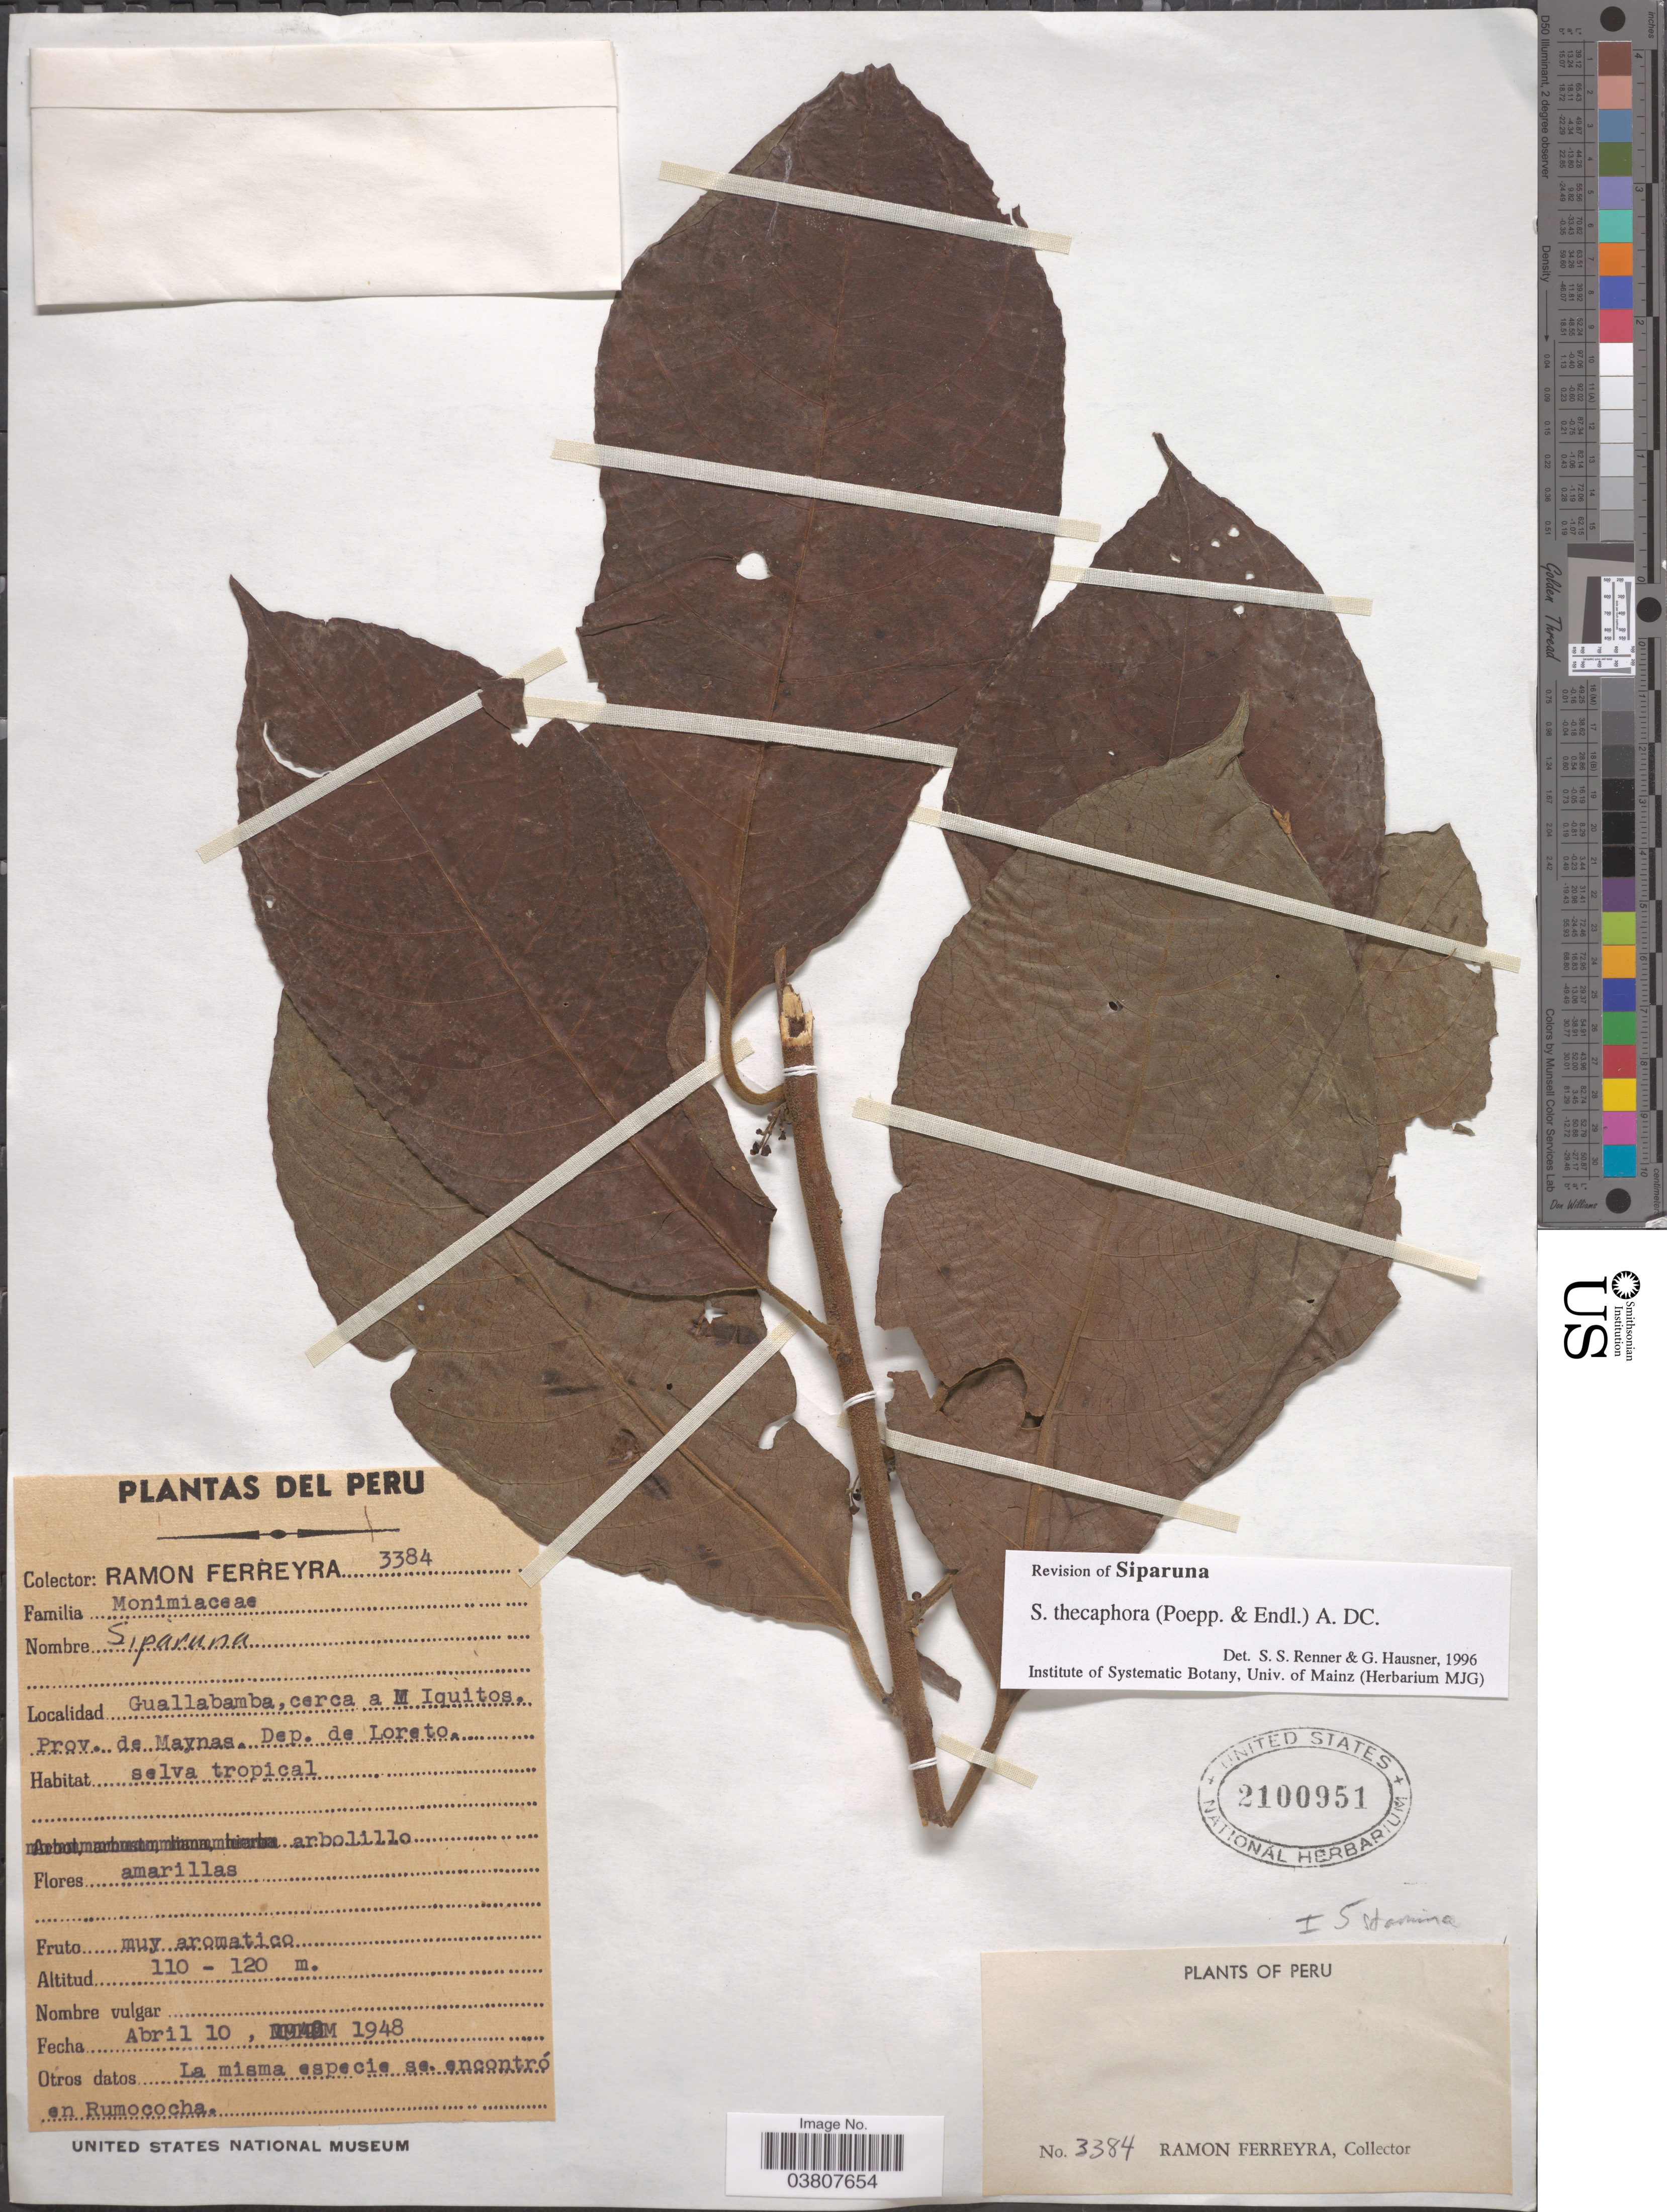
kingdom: Plantae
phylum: Tracheophyta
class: Magnoliopsida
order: Laurales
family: Siparunaceae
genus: Siparuna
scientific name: Siparuna thecaphora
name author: (Poepp. & Endl.) A. DC.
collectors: R. A. Ferreyra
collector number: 3384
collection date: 1948-04-10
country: Peru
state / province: Loreto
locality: Guallabamba, cerca a M Iquitos. Prov. de Maynas. Dep. de Loreto.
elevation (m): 110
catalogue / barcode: US 2100951